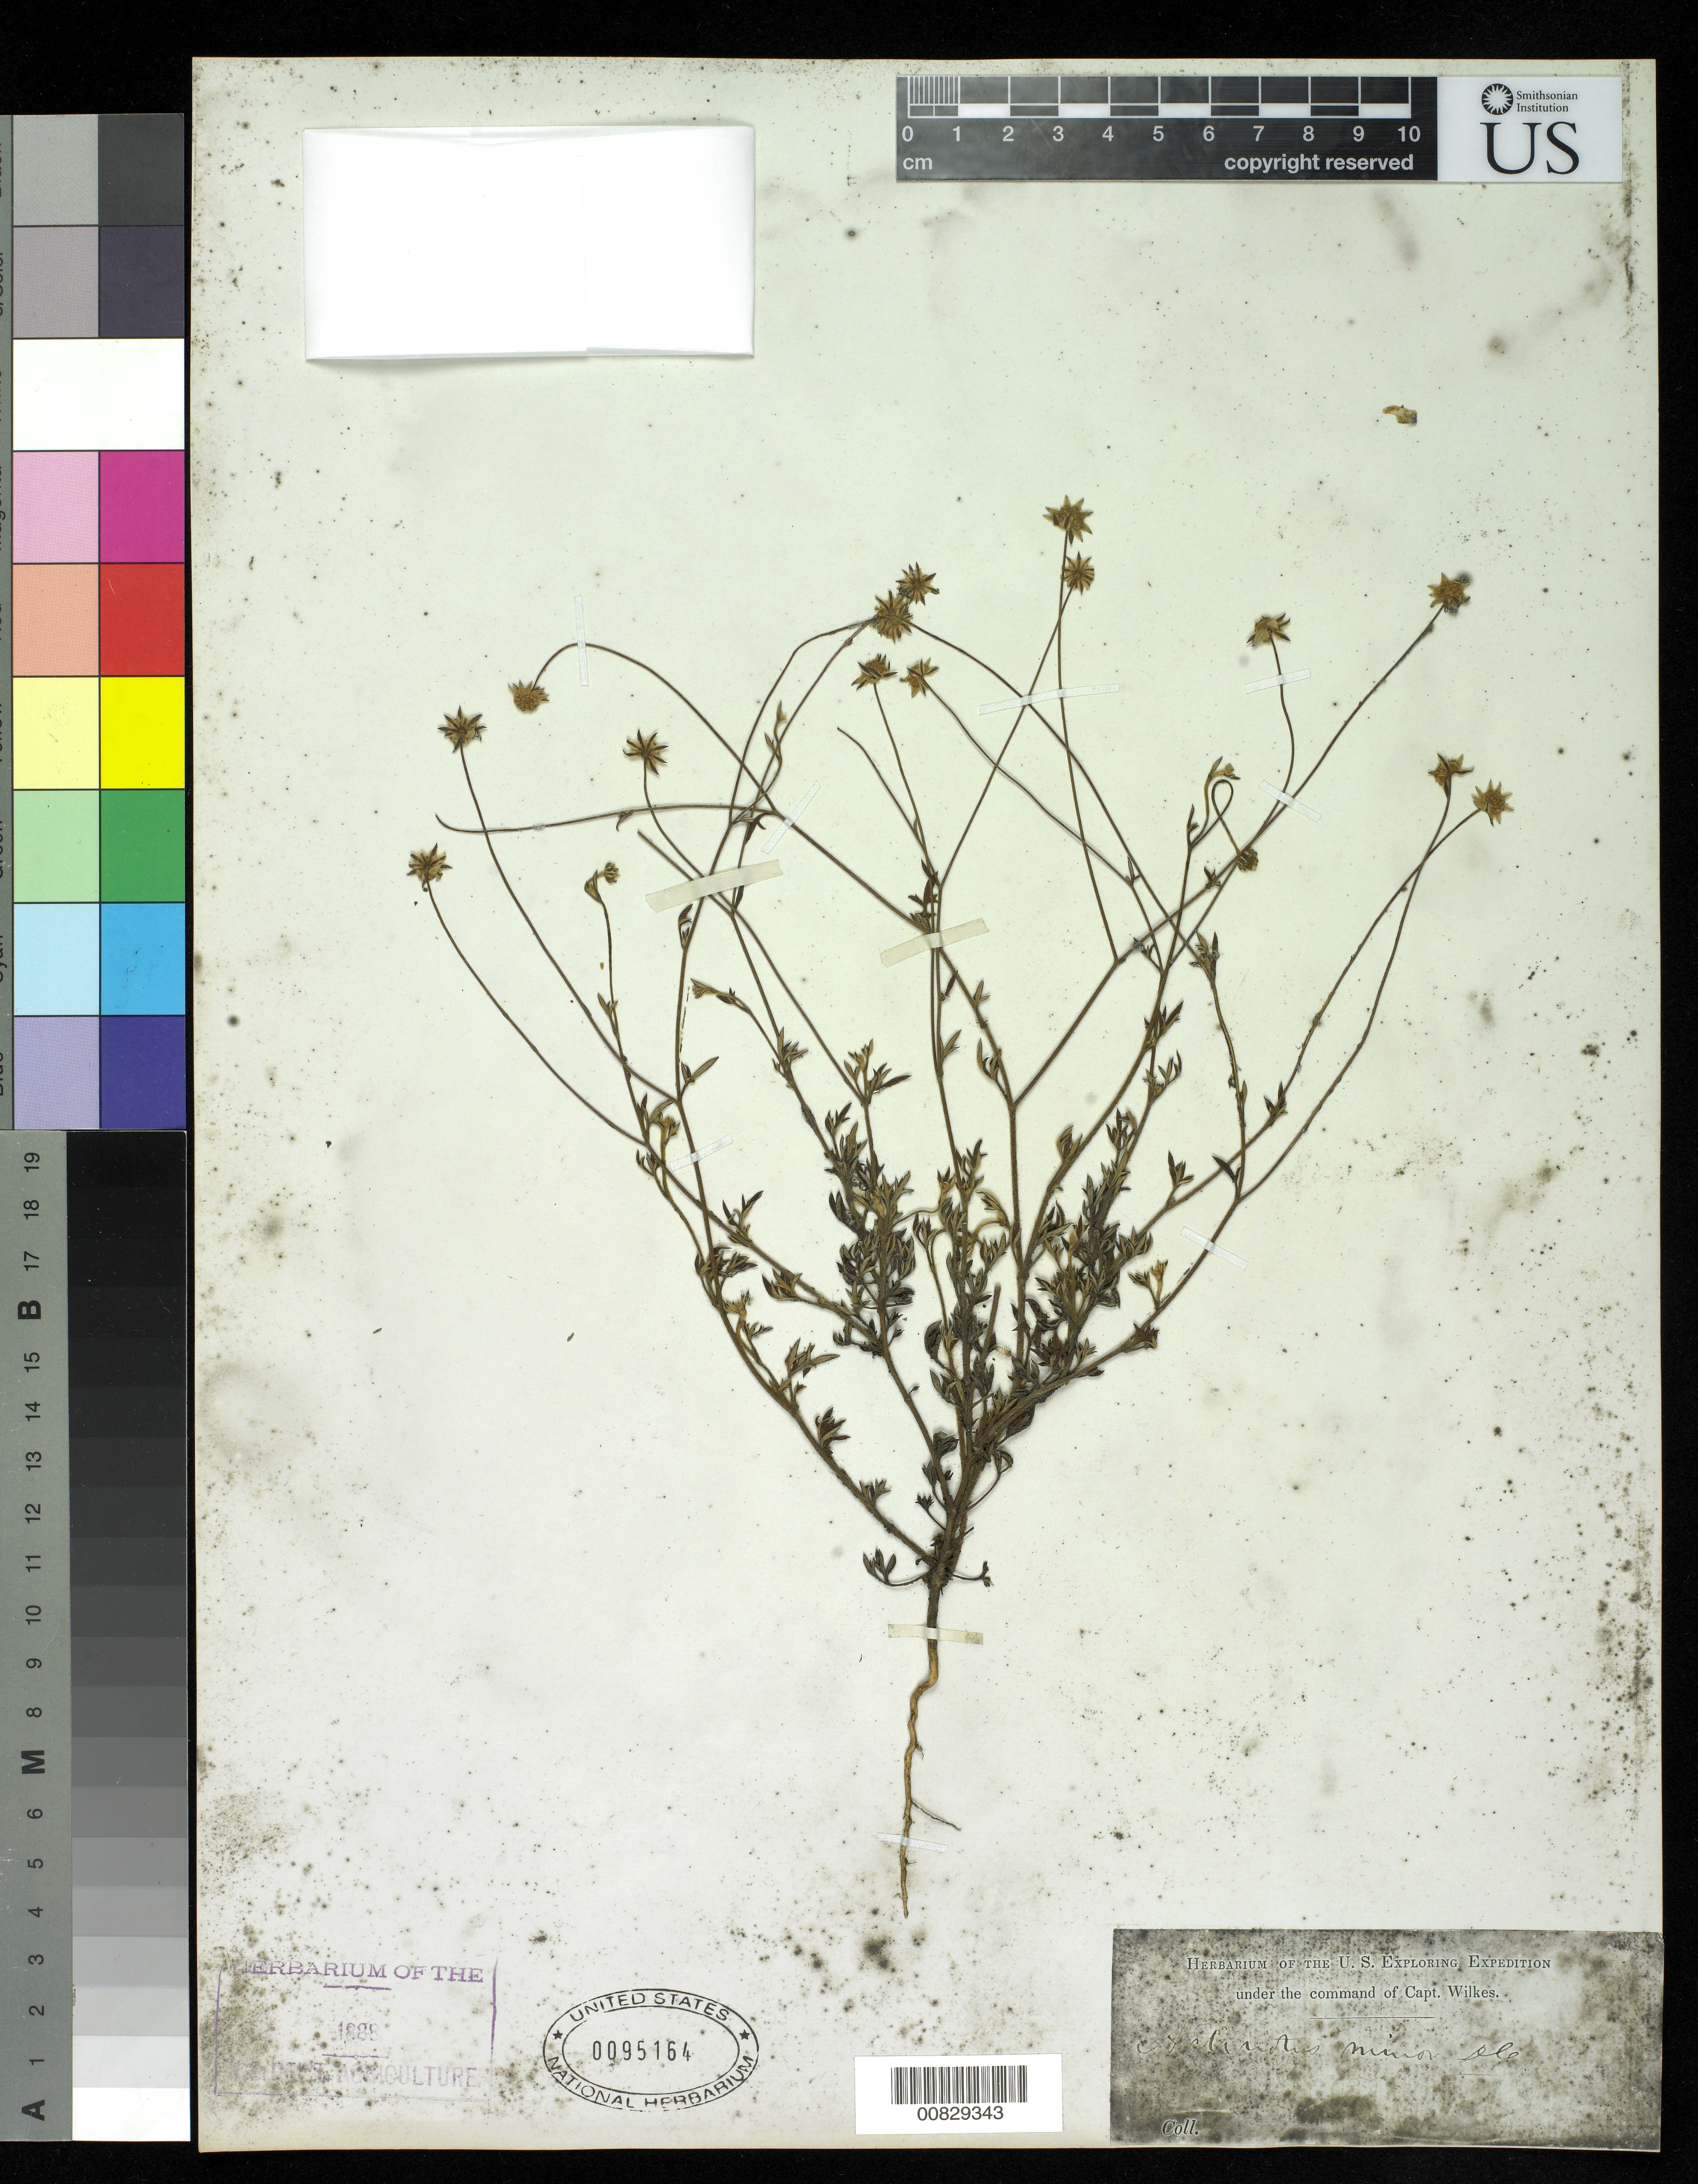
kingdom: Plantae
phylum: Tracheophyta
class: Magnoliopsida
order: Apiales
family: Apiaceae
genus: Actinotus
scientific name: Actinotus minor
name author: (Sm.) DC.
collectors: Wilkes Explor. Exped.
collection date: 1838/1842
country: Australia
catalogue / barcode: US 95164